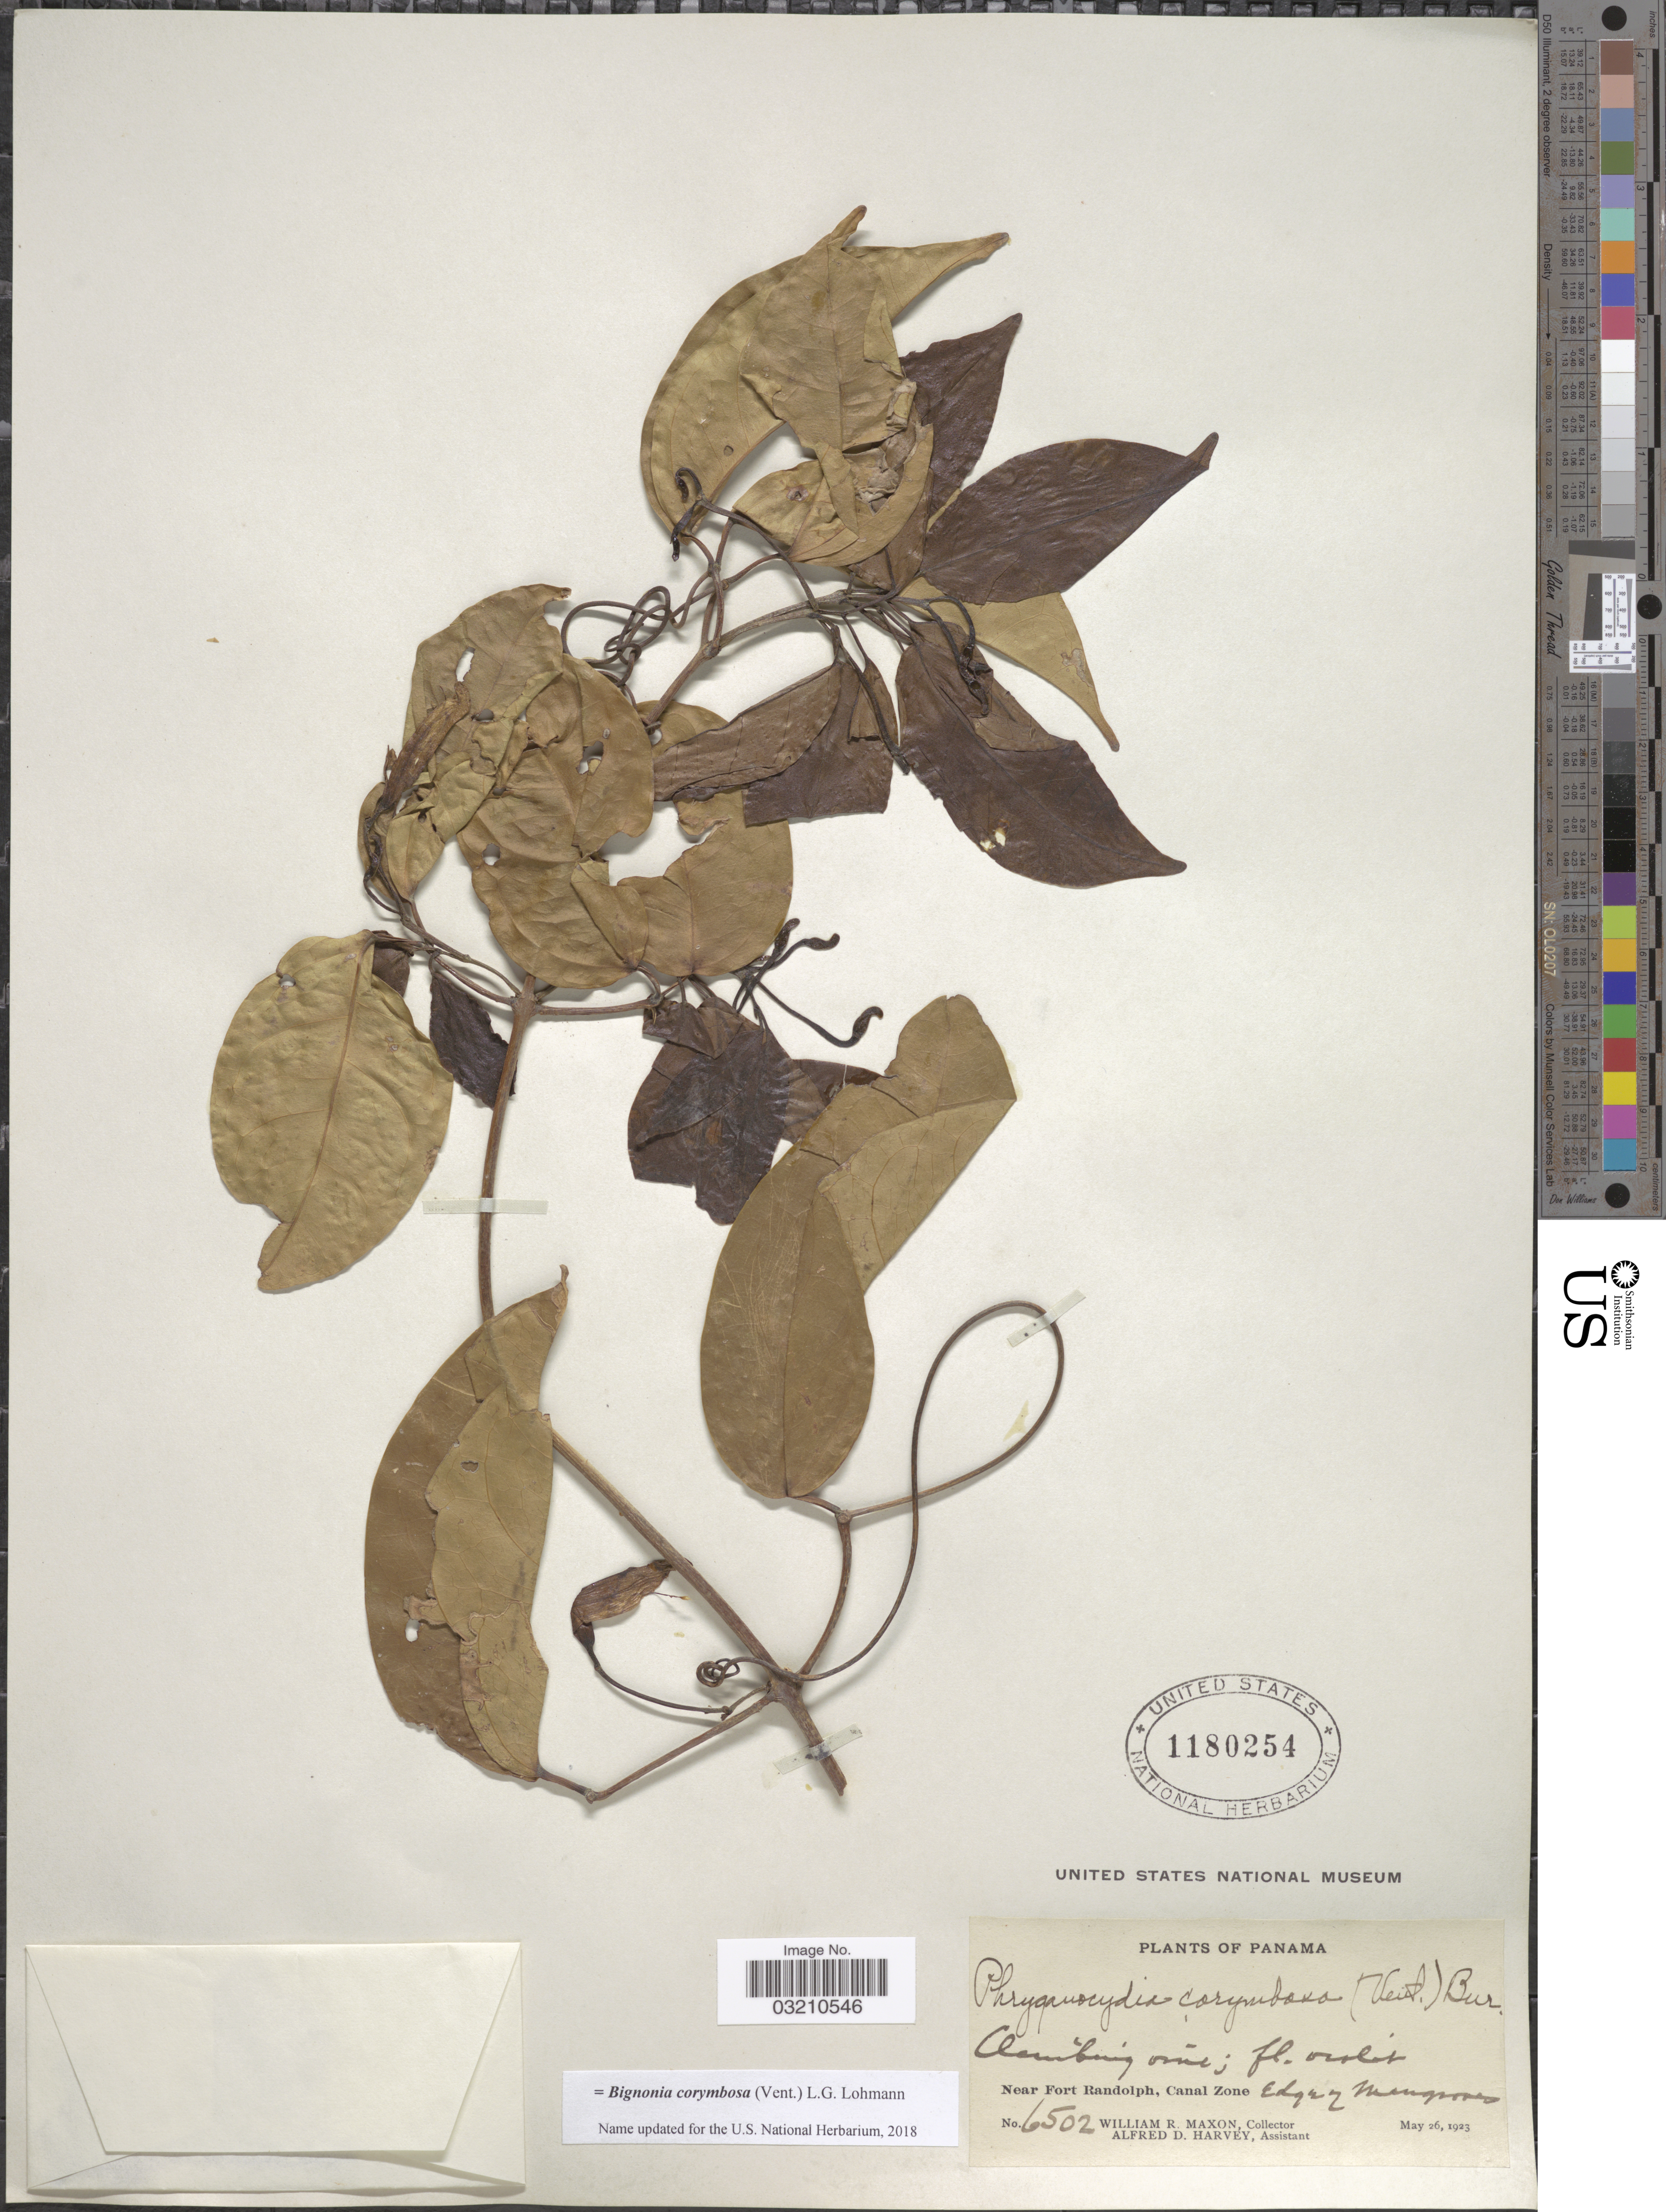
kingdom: Plantae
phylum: Tracheophyta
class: Magnoliopsida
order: Lamiales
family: Bignoniaceae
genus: Bignonia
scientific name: Bignonia corymbosa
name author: (Vent.) L.G. Lohmann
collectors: W. R. Maxon & A. D. Harvey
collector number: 6502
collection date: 1923-05-26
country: Panama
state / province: Colón / Panamá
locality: Near Fort Randolph, Canal Zone. Edge of Mangroves.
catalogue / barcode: US 1180254